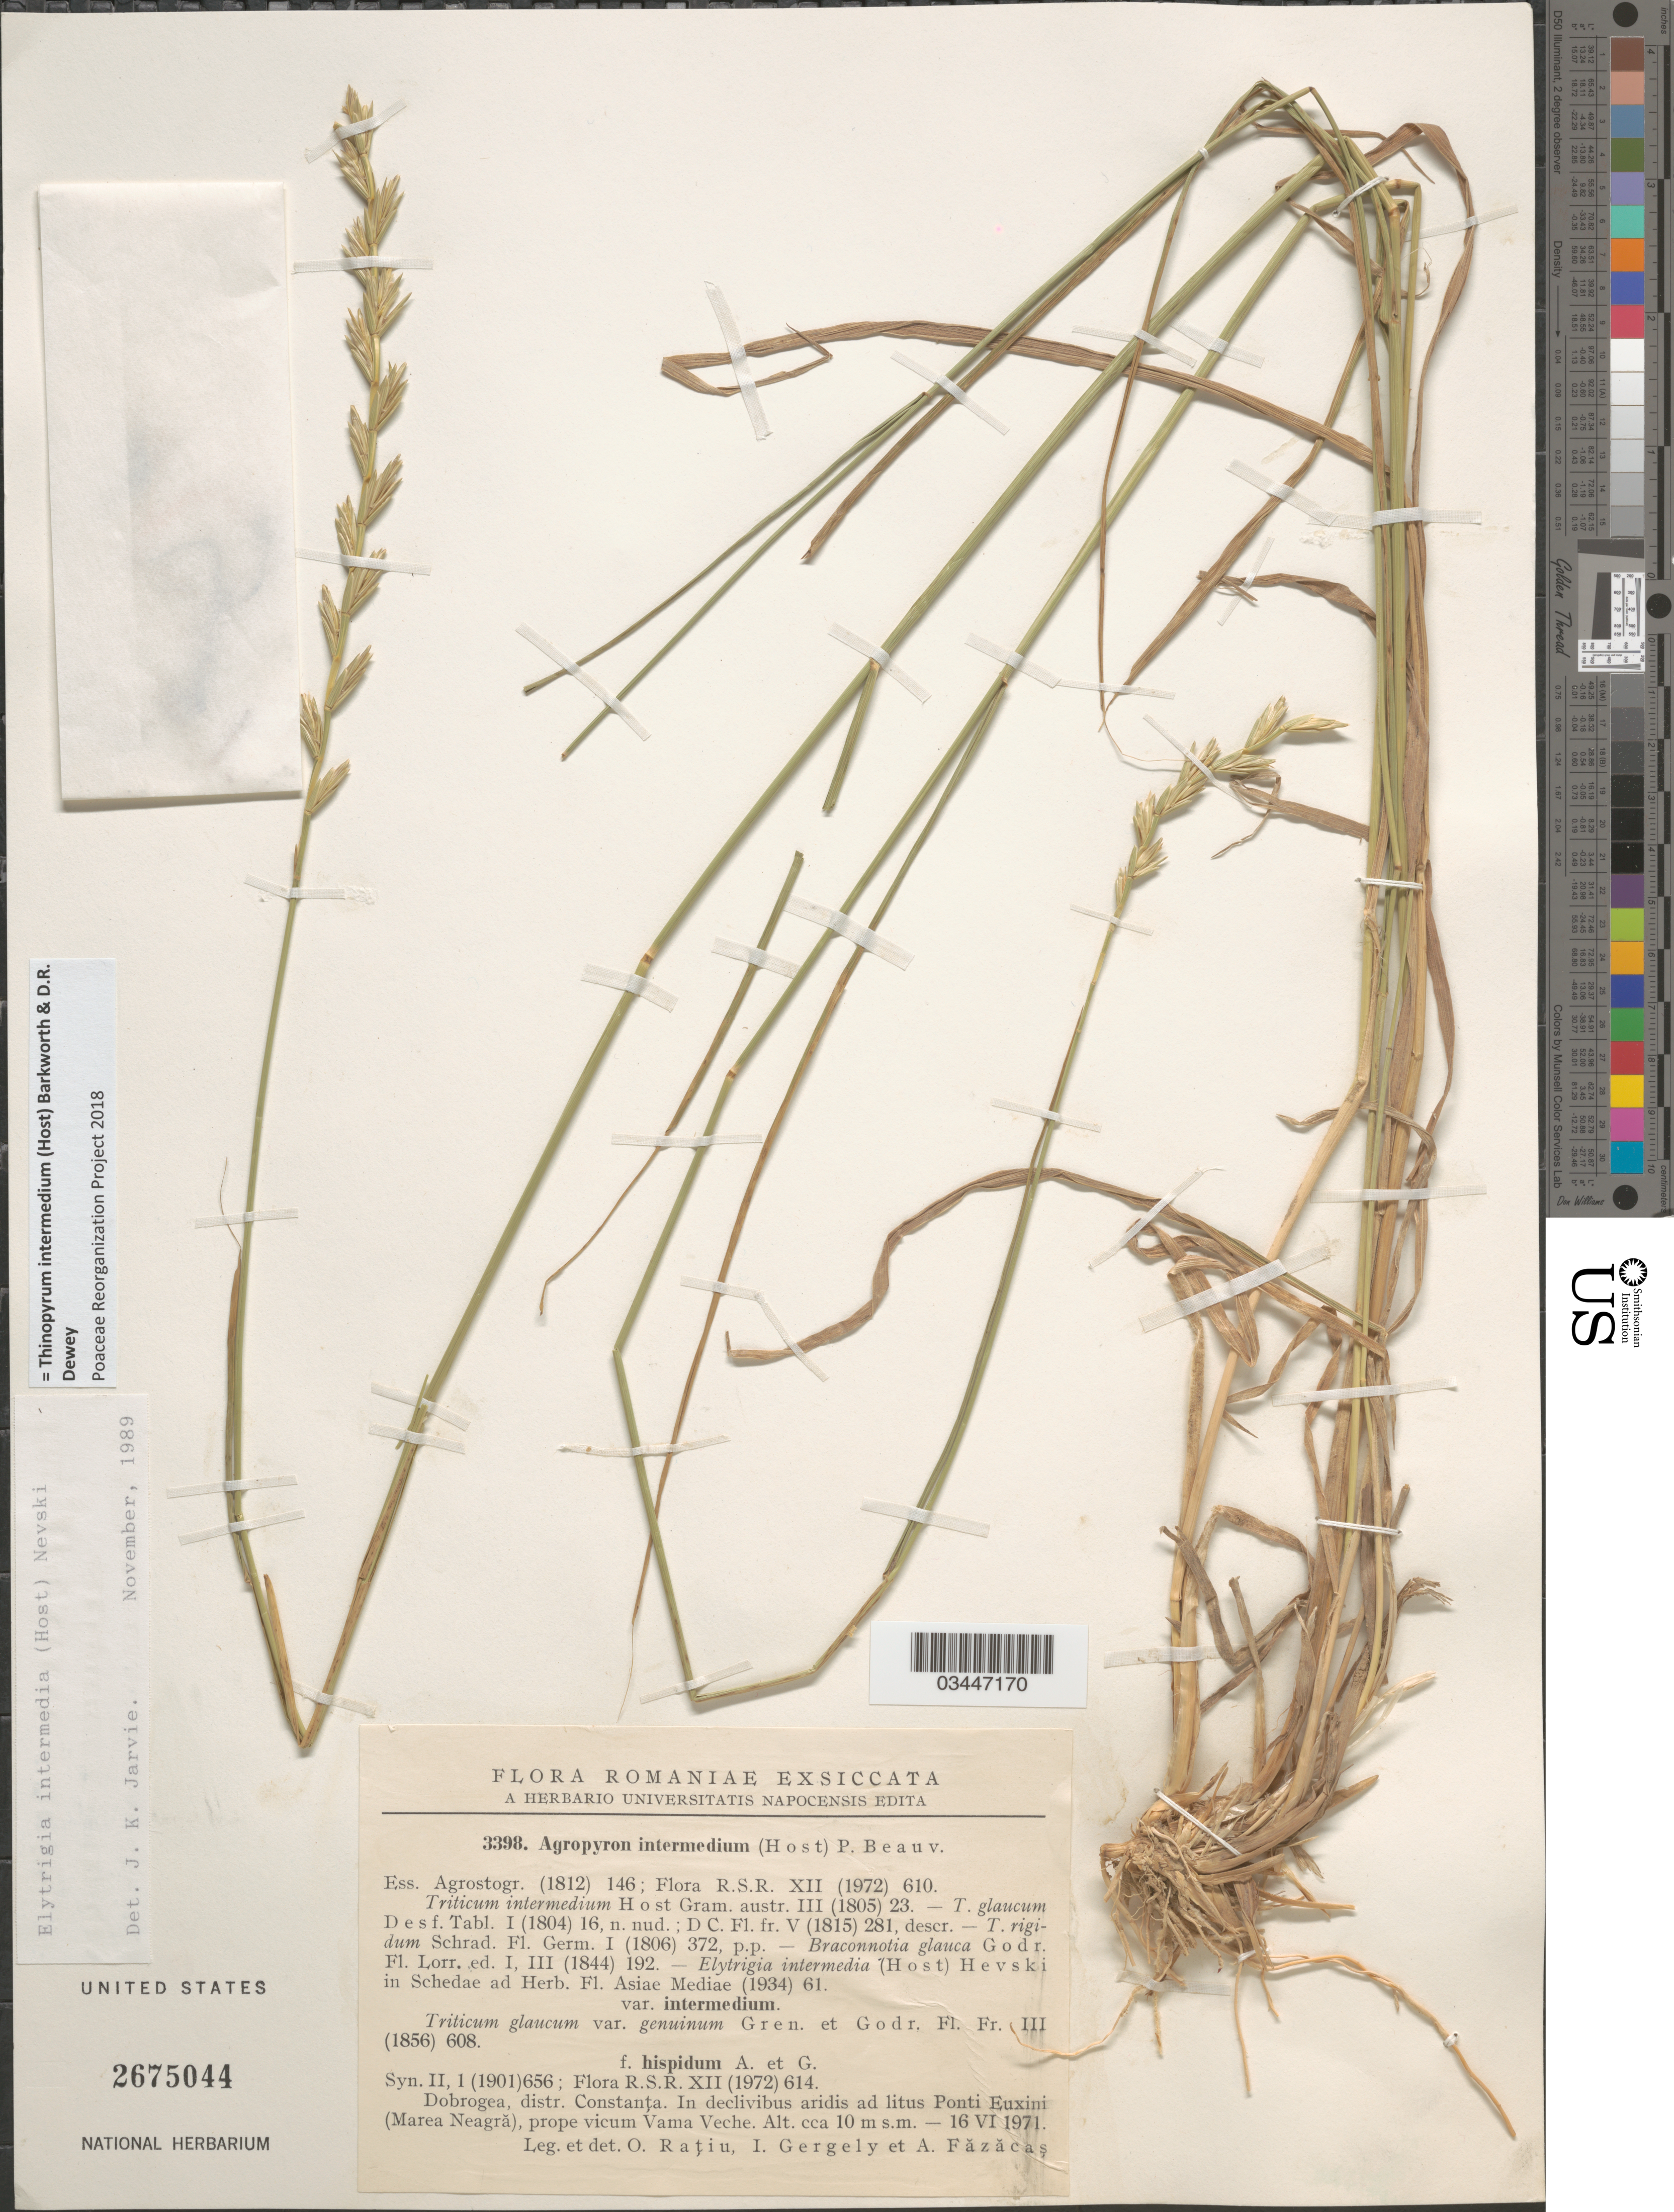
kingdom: Plantae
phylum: Tracheophyta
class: Liliopsida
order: Poales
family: Poaceae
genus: Thinopyrum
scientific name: Thinopyrum intermedium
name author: (Host) Barkworth & Dewey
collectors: O. Ratiu, I. Gergely & A. Fazacas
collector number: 3398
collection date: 1971-06-16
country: Romania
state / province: Constanta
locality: Romaniae. Dobrogea, distr. Constanţa. In declivibus aridis ad litus Ponti Euxini (Marea Neagră), prope vicum Vama Veche.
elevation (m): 10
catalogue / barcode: US 2675044